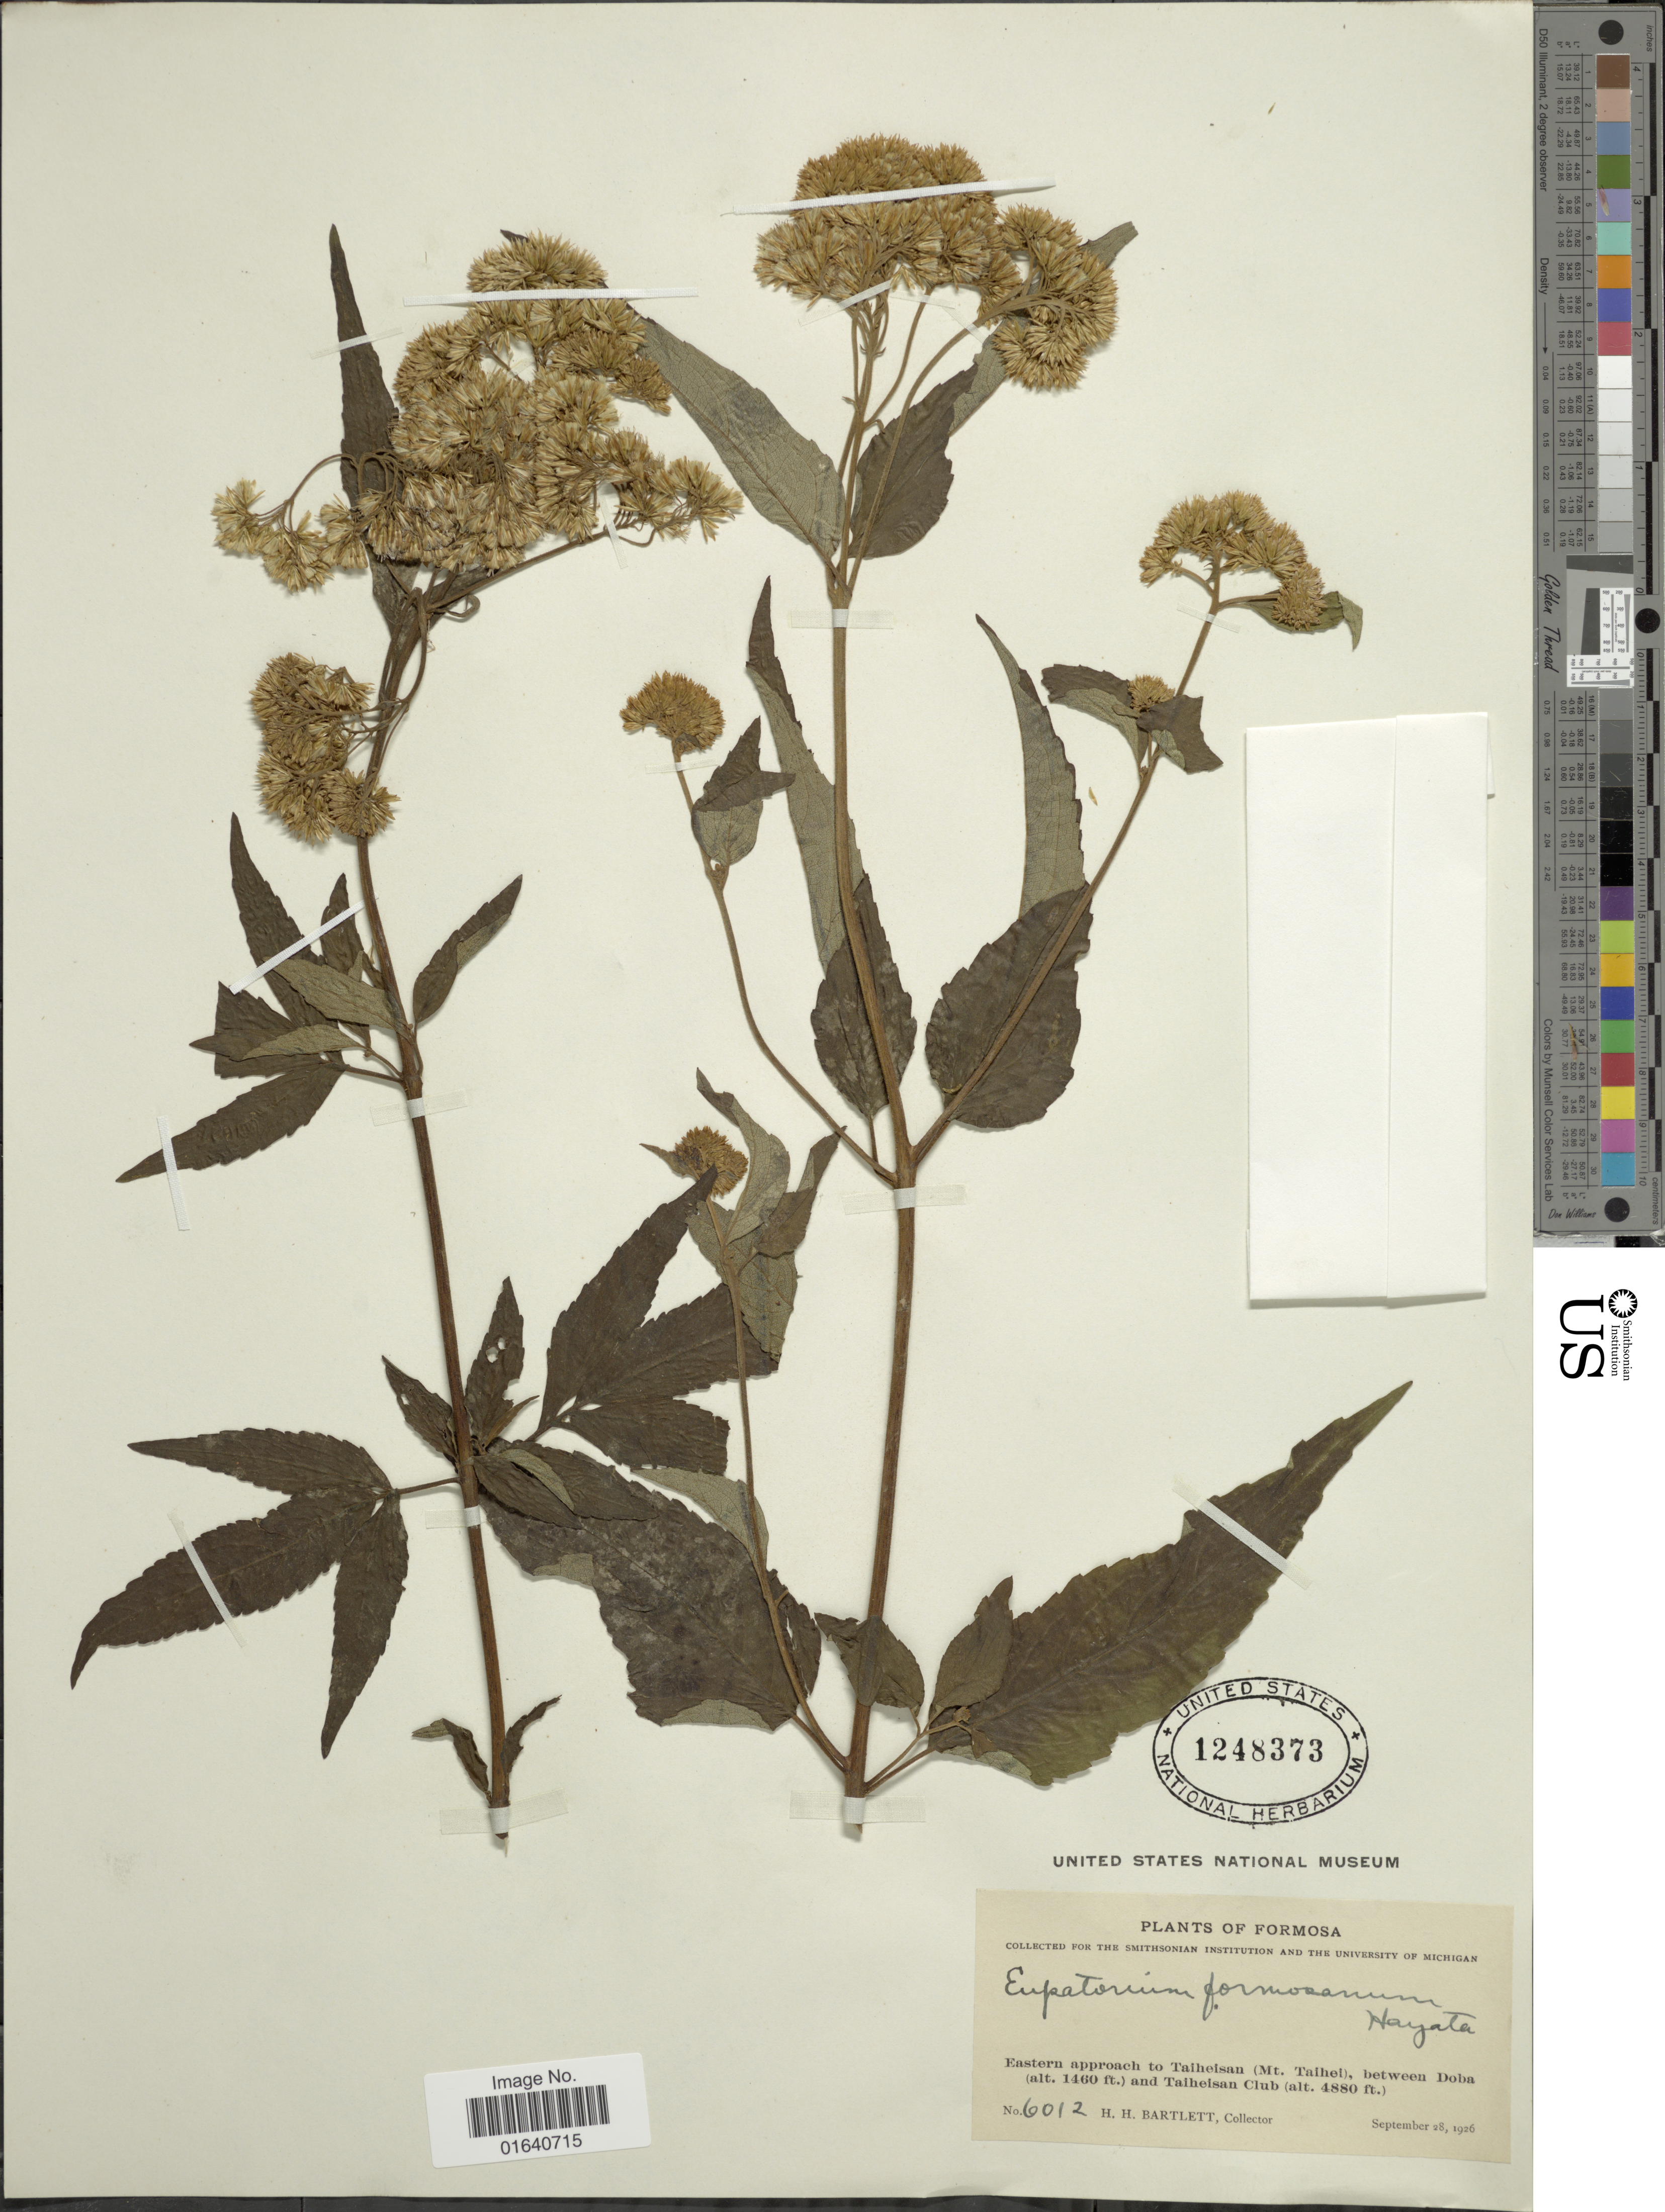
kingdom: Plantae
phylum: Tracheophyta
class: Magnoliopsida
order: Asterales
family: Asteraceae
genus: Eupatorium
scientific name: Eupatorium formosanum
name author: Hayata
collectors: H. H. Bartlett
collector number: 6012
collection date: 1926-08-28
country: Taiwan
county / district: Yilan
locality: Formosa, Eastern approach to Taiheisan (Mt. Taihei), between Doba and Taiheisan Club)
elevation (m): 445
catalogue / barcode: US 1248373